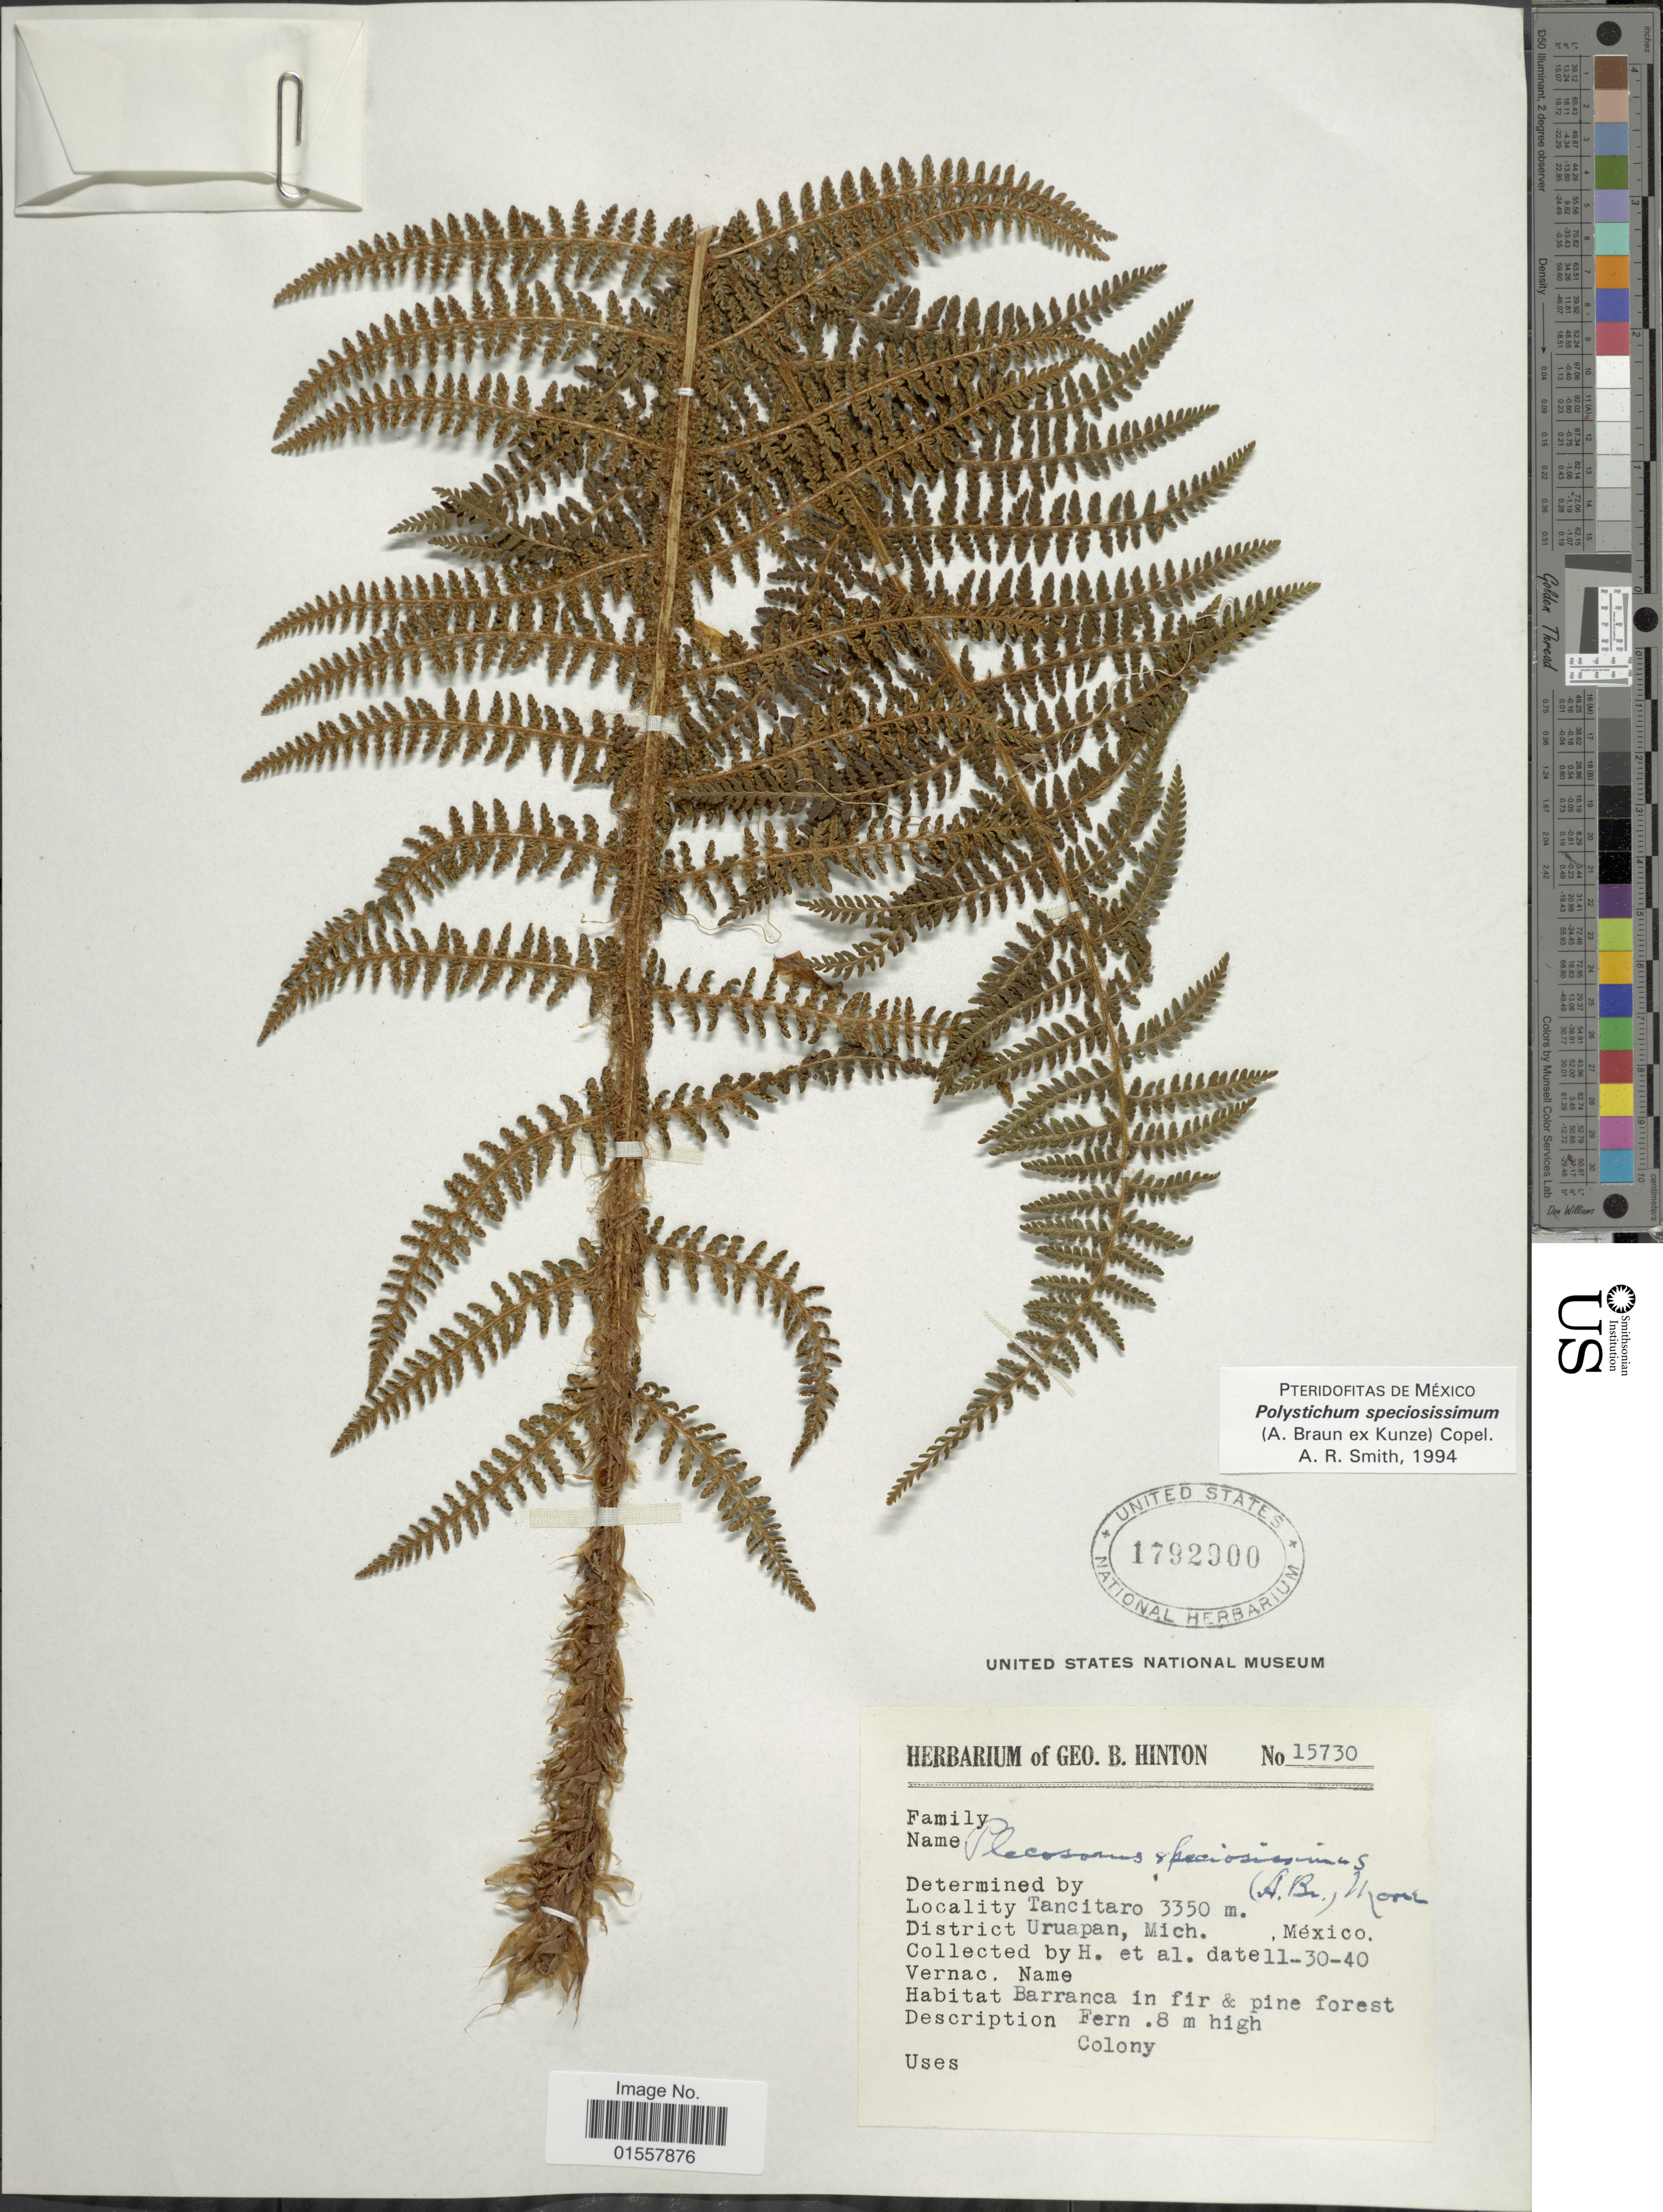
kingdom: Plantae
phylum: Tracheophyta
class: Polypodiopsida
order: Polypodiales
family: Dryopteridaceae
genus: Polystichum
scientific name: Polystichum speciosissimum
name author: (A. Braun ex Kunze) Copel.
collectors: G. B. Hinton & et al.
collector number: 15730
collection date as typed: Transcribed d/m/y: 30/11/40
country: Mexico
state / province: Michoacán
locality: Trancitaro, District Uruapan, Mich., Mexico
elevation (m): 3350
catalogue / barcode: US 1792900